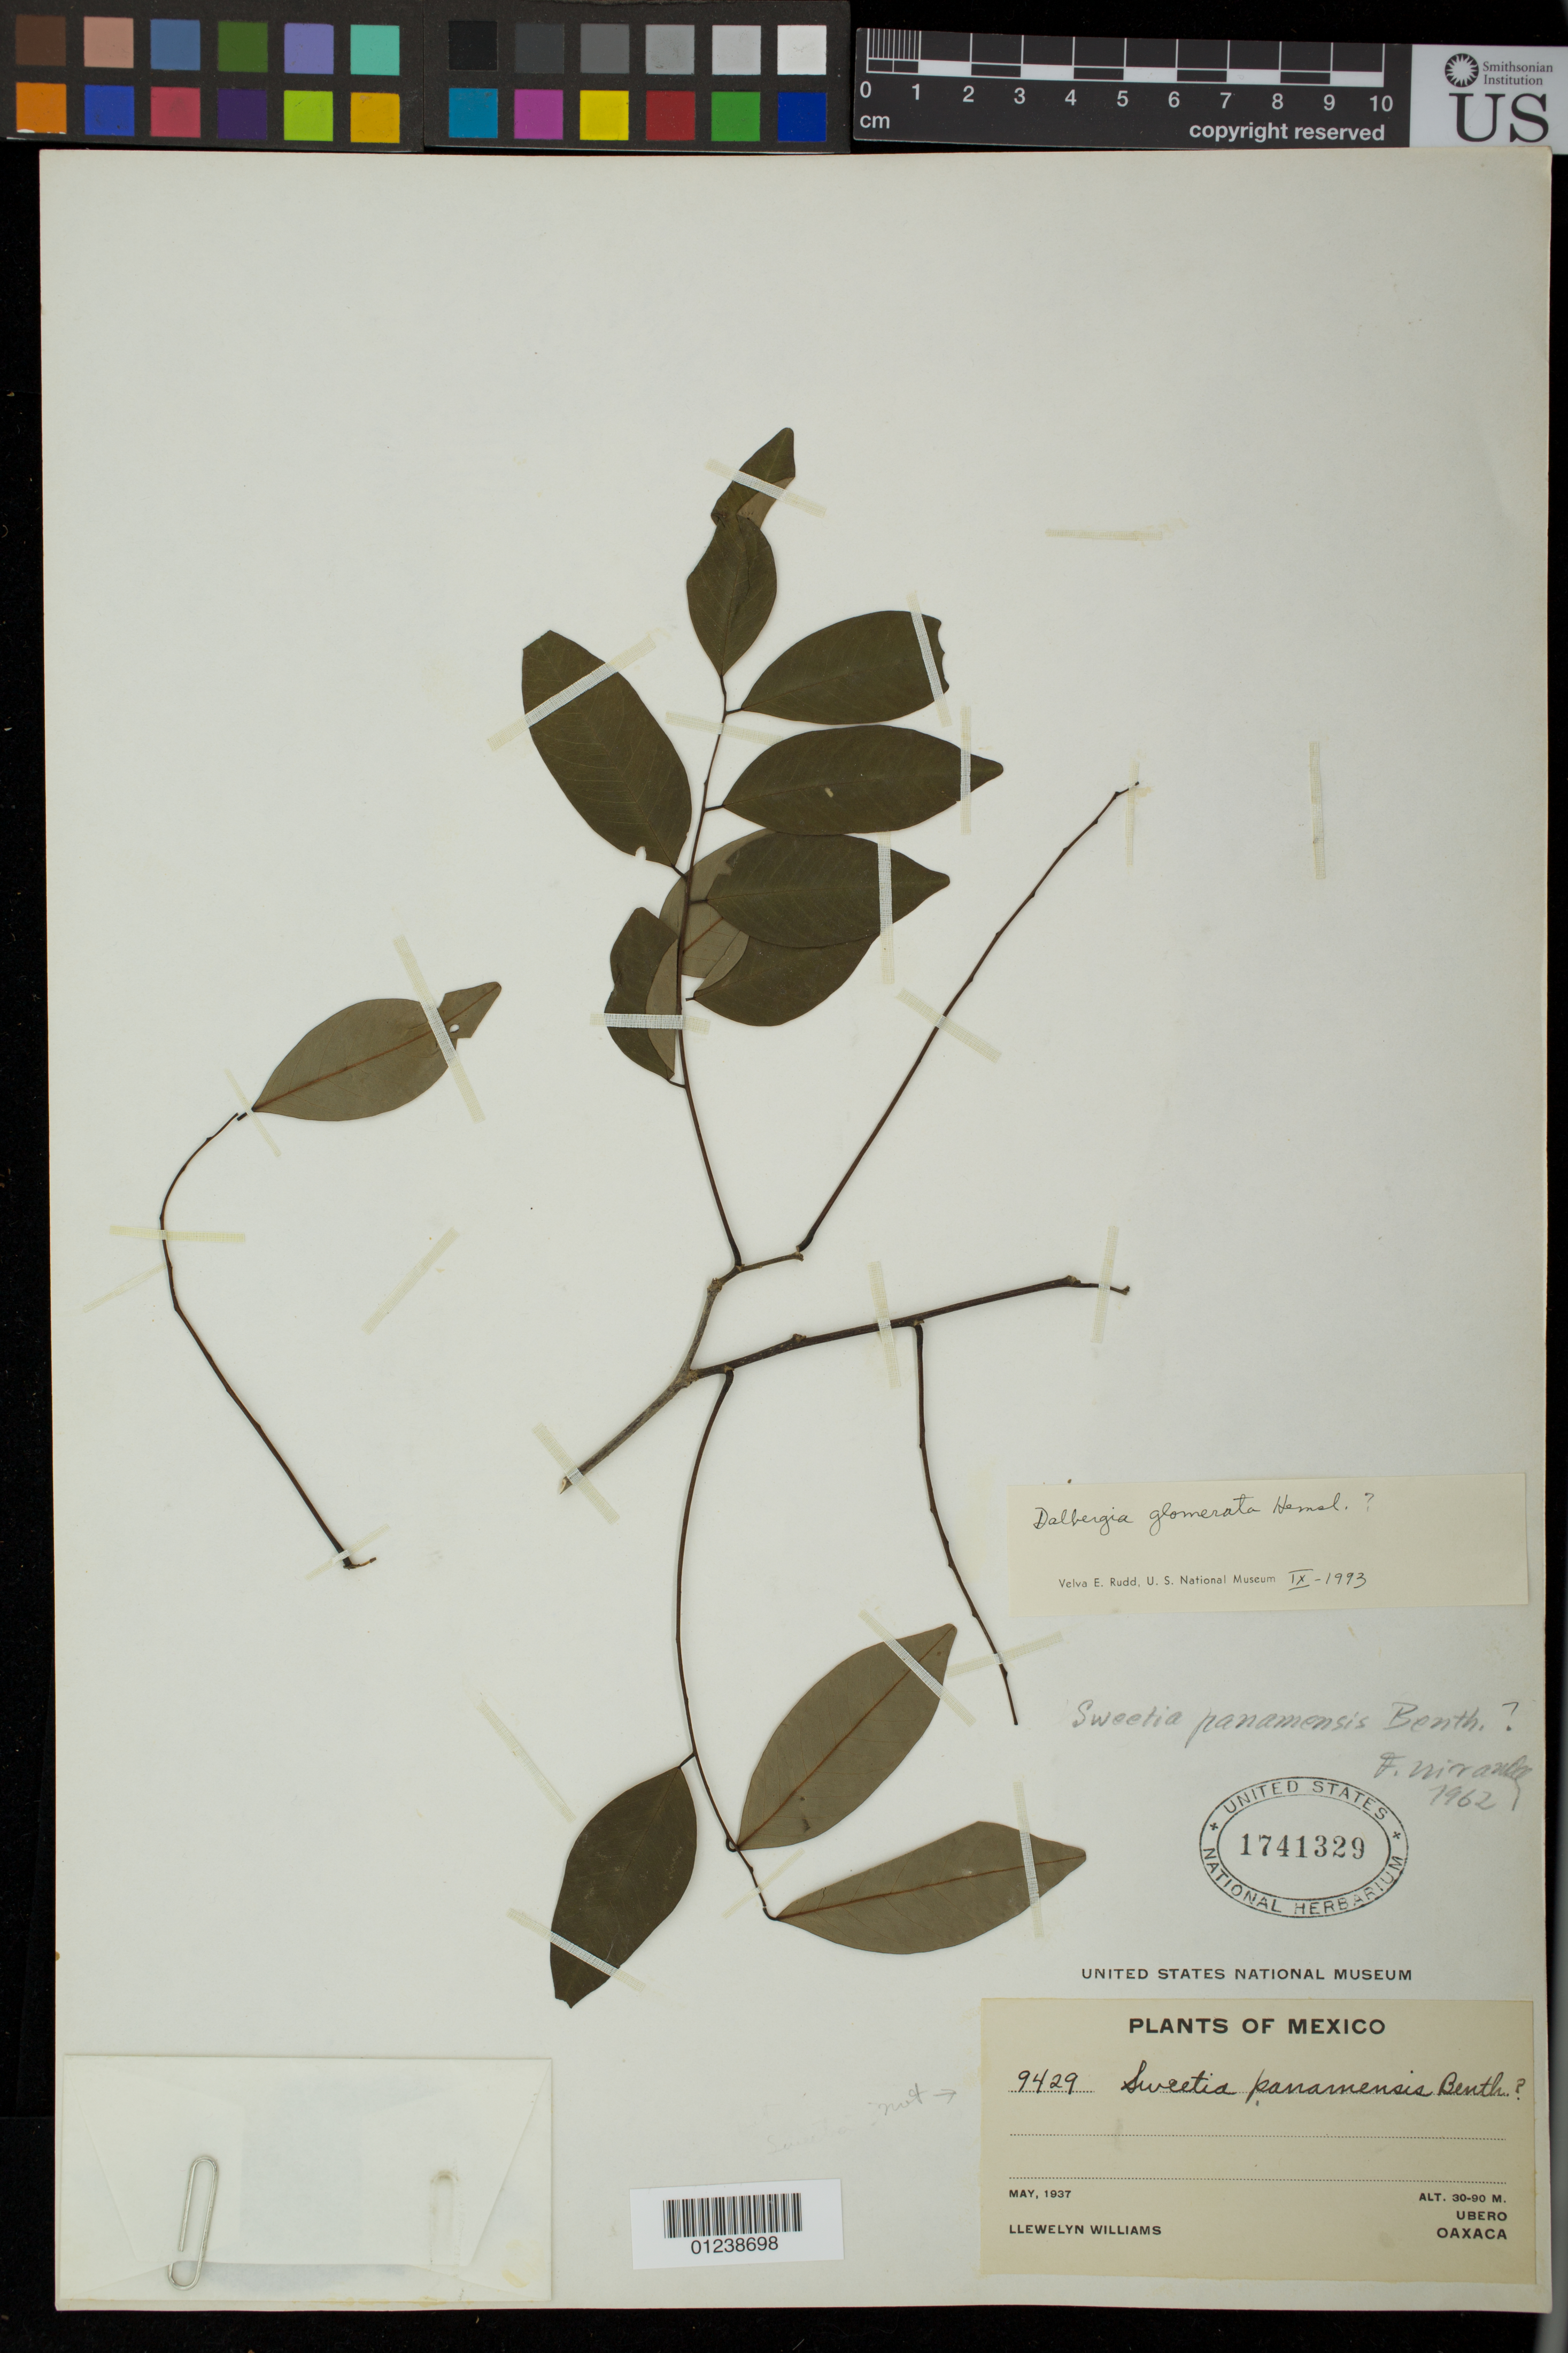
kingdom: Plantae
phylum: Tracheophyta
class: Magnoliopsida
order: Fabales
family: Fabaceae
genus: Dalbergia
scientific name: Dalbergia glomerata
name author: Hemsl.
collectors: Ll. Williams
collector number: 9429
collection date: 1937-05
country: Mexico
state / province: Oaxaca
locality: Ubero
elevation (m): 30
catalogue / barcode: US 1741329